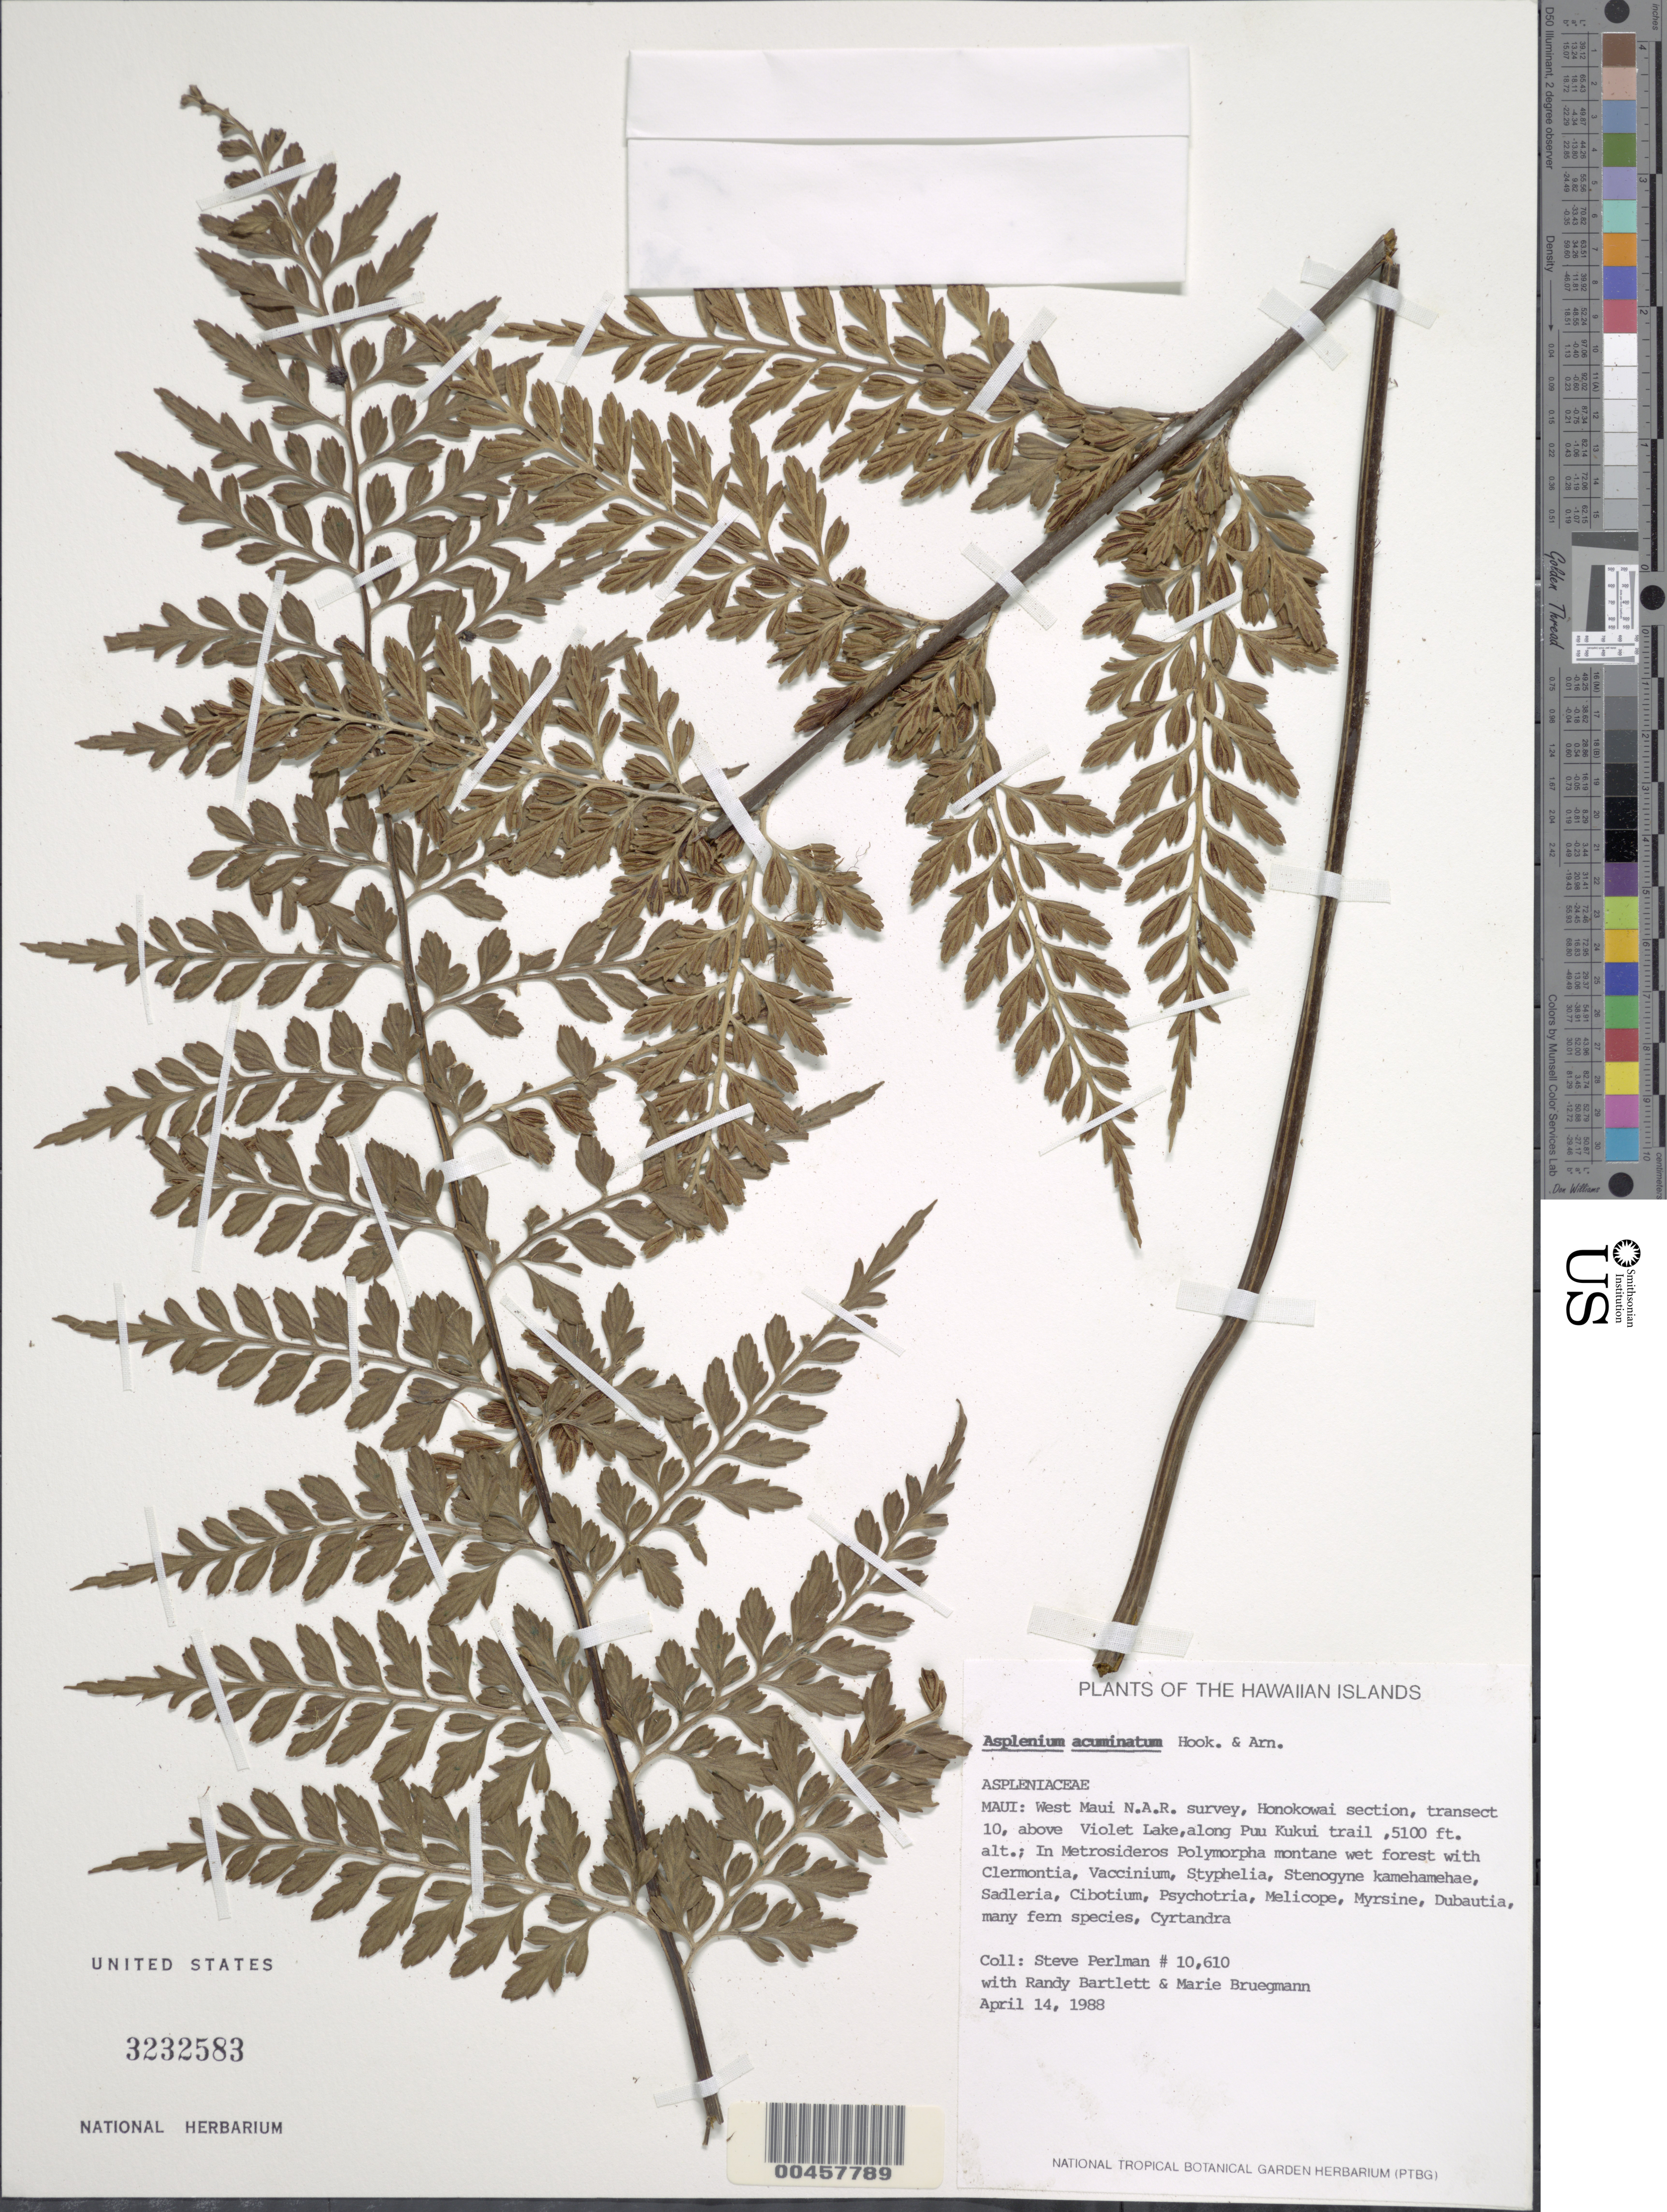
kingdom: Plantae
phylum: Tracheophyta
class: Polypodiopsida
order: Polypodiales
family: Aspleniaceae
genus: Asplenium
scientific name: Asplenium acuminatum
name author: Hook. & Arn.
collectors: S. P. Perlman, R. Bartlett & M. Bruegmann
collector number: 10610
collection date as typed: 14 Apr 1988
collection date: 1988-04-14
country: United States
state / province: Hawaii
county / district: Maui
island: Maui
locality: Maui: West Maui N.A.R. survey, Honokowai section, transect 10, above Violet Lake, along Puu Kukui trail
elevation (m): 1554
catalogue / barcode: US 3232583